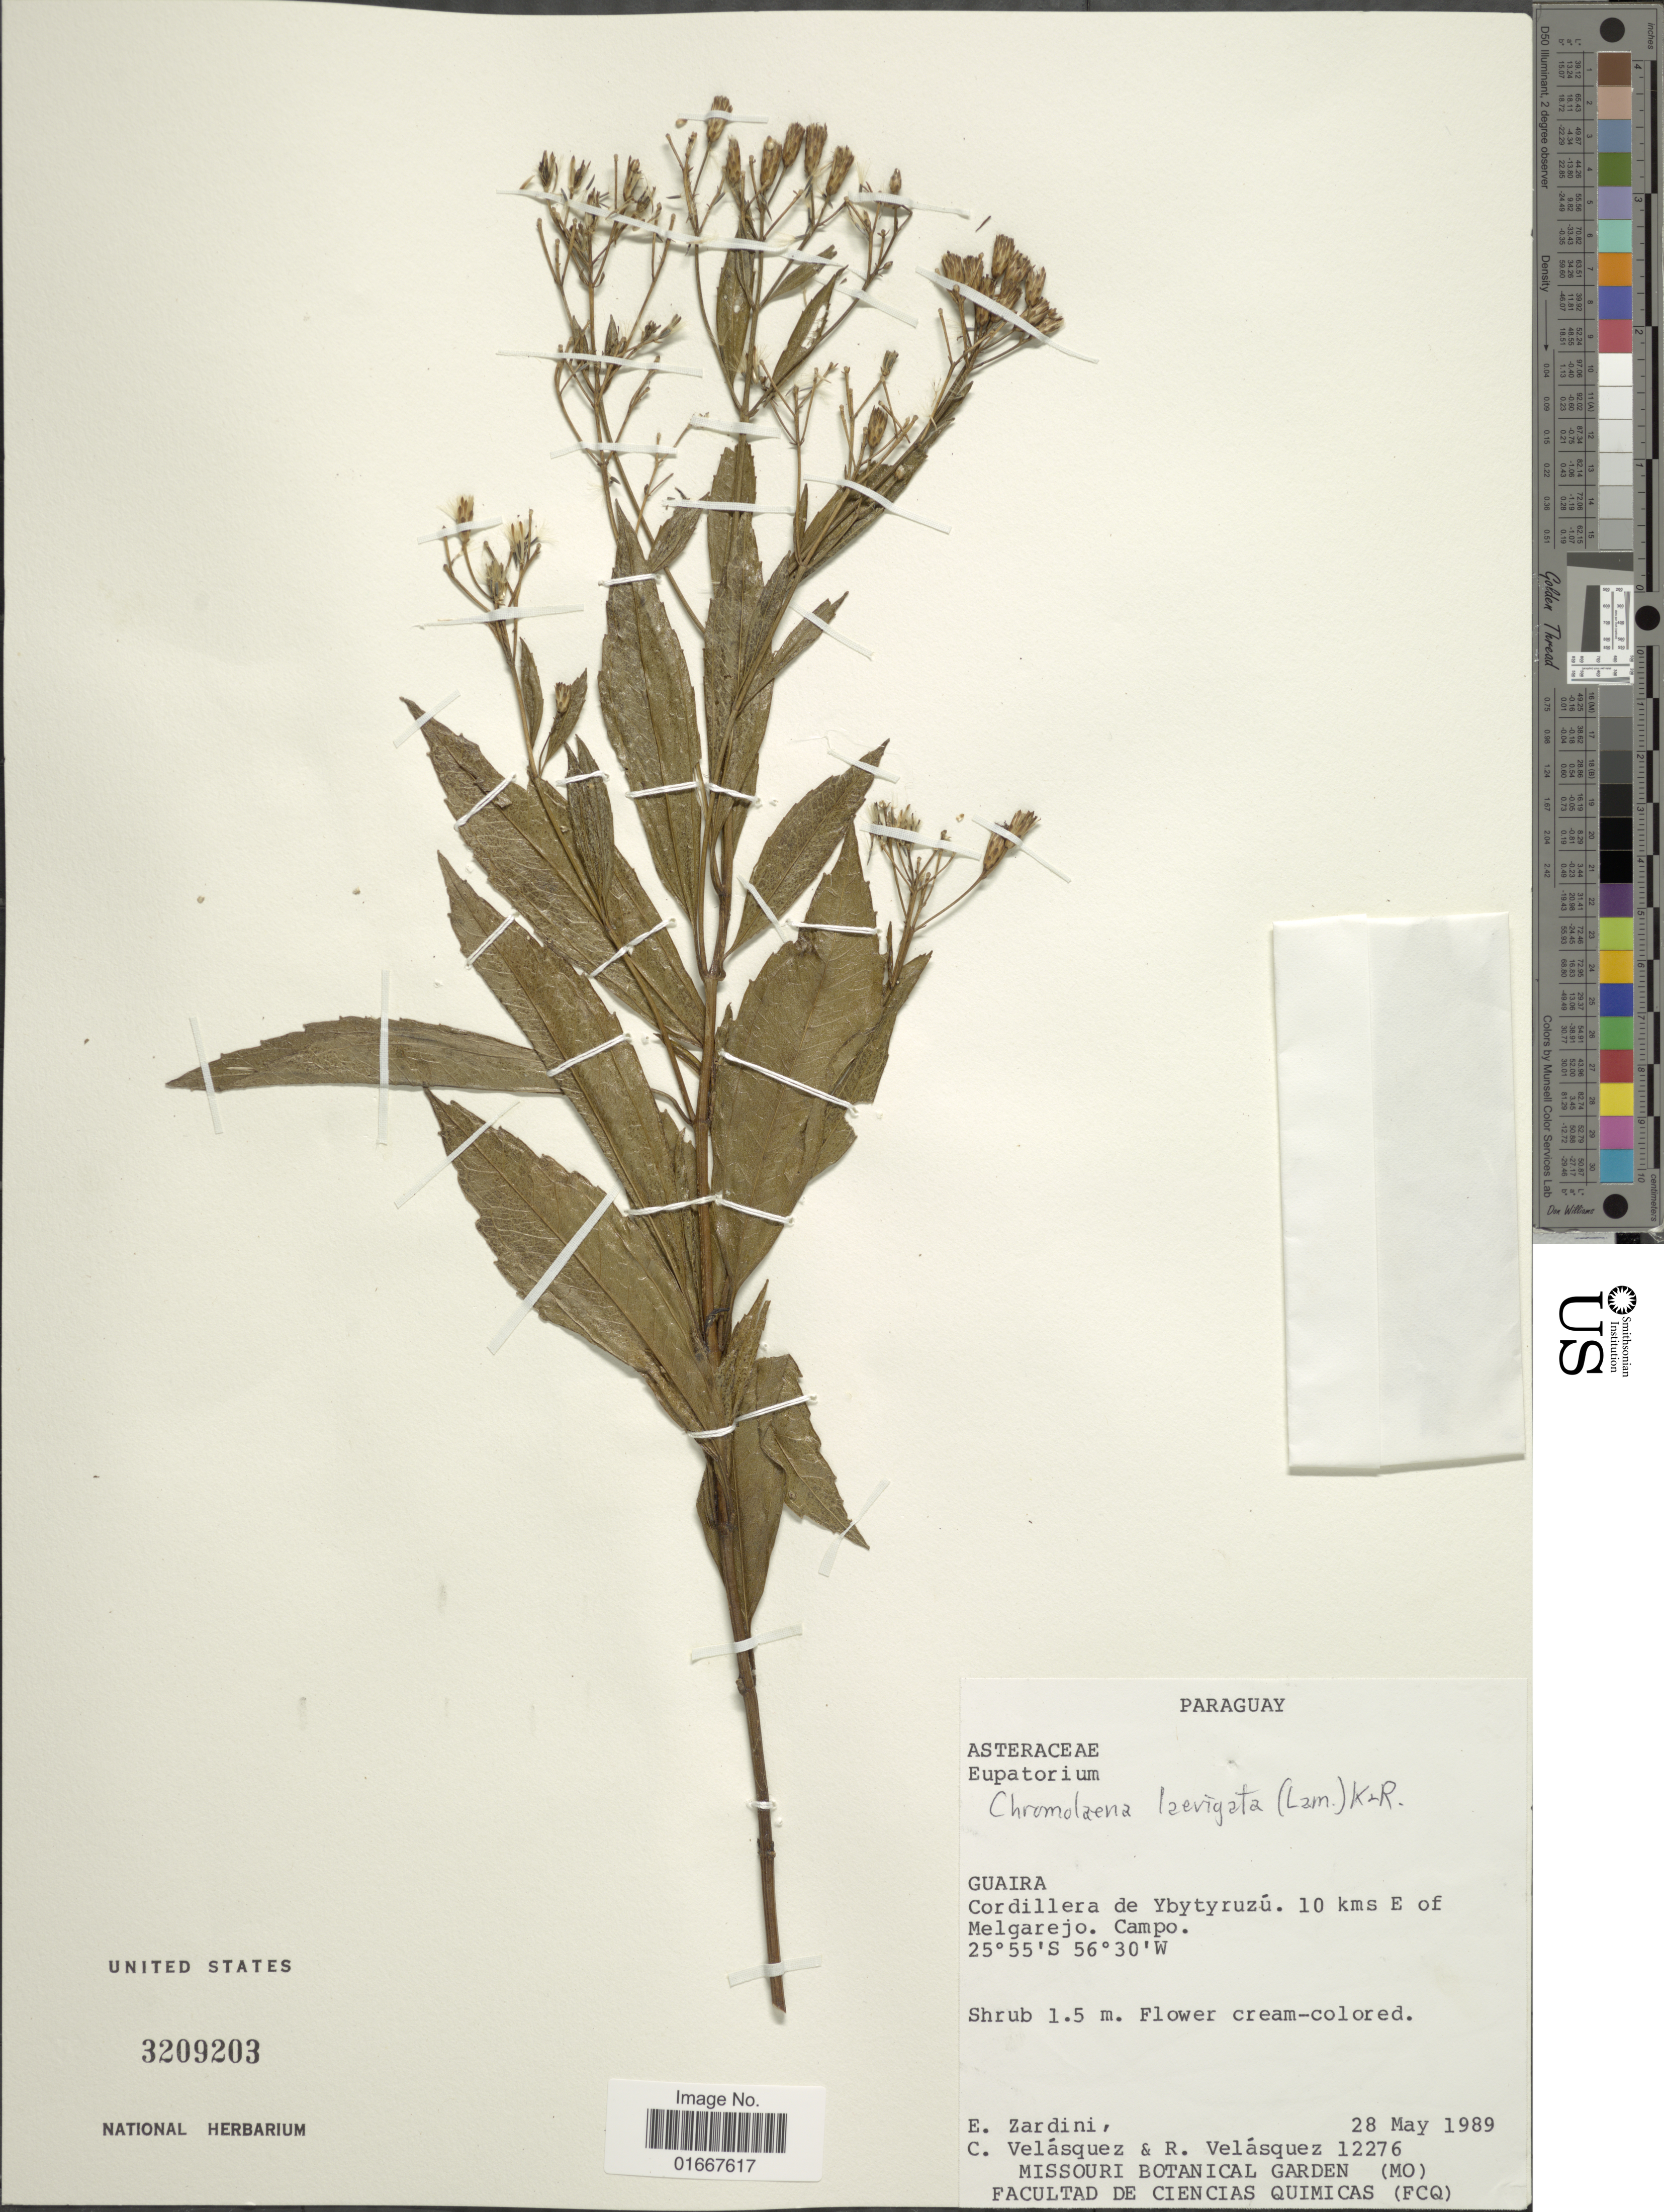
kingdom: Plantae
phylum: Tracheophyta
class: Magnoliopsida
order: Asterales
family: Asteraceae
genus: Chromolaena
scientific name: Chromolaena laevigata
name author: (Lam.) R.M. King & H. Rob.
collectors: E. M. Zardini, C. Velásquez & R. Velázquez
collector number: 12276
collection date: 1989-05-28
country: Paraguay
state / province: Guaira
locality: Cordillera de Ybytyruzú. 10 kms E of Melgarejo. Campo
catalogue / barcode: US 3209203